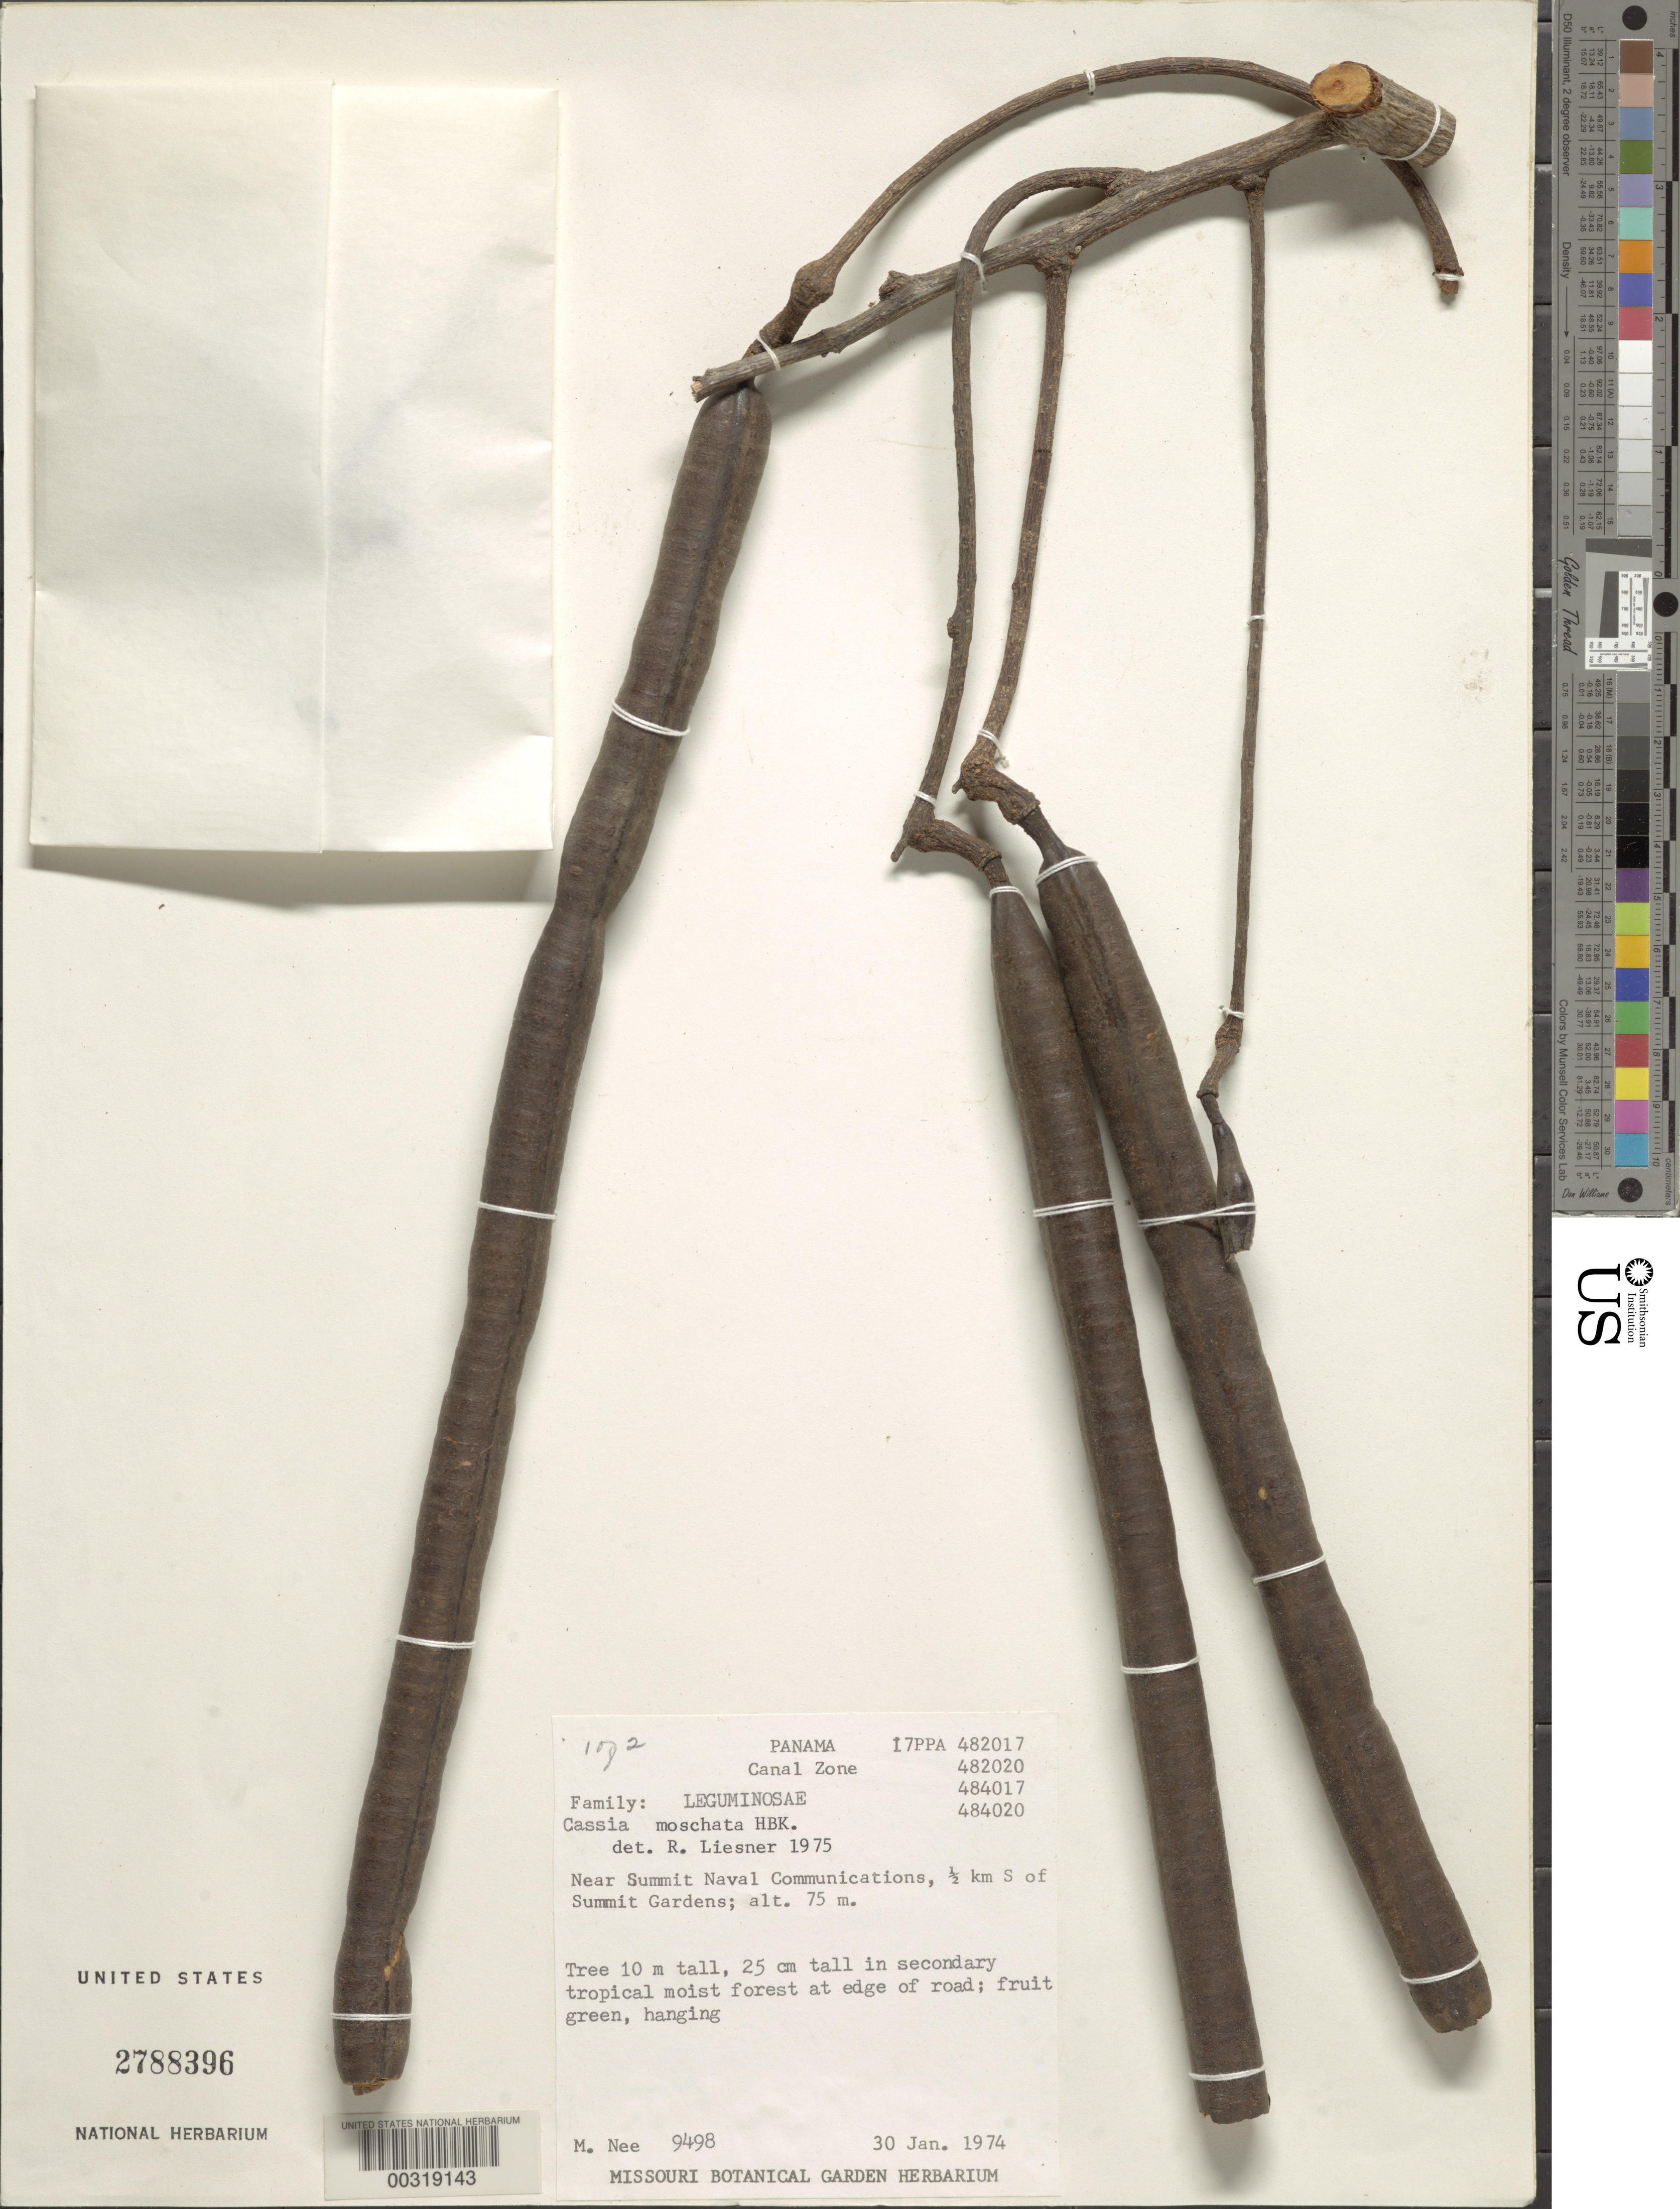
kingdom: Plantae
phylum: Tracheophyta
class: Magnoliopsida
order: Fabales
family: Fabaceae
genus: Cassia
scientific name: Cassia moschata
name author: Kunth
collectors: M. Nee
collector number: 9498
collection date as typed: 30 Jan 1974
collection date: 1974-01-30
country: Panama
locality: Near summit naval communications, 0.5 km S of Summit Gardens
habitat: Secondary tropical moist forest at edge of road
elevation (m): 75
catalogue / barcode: US 2788396